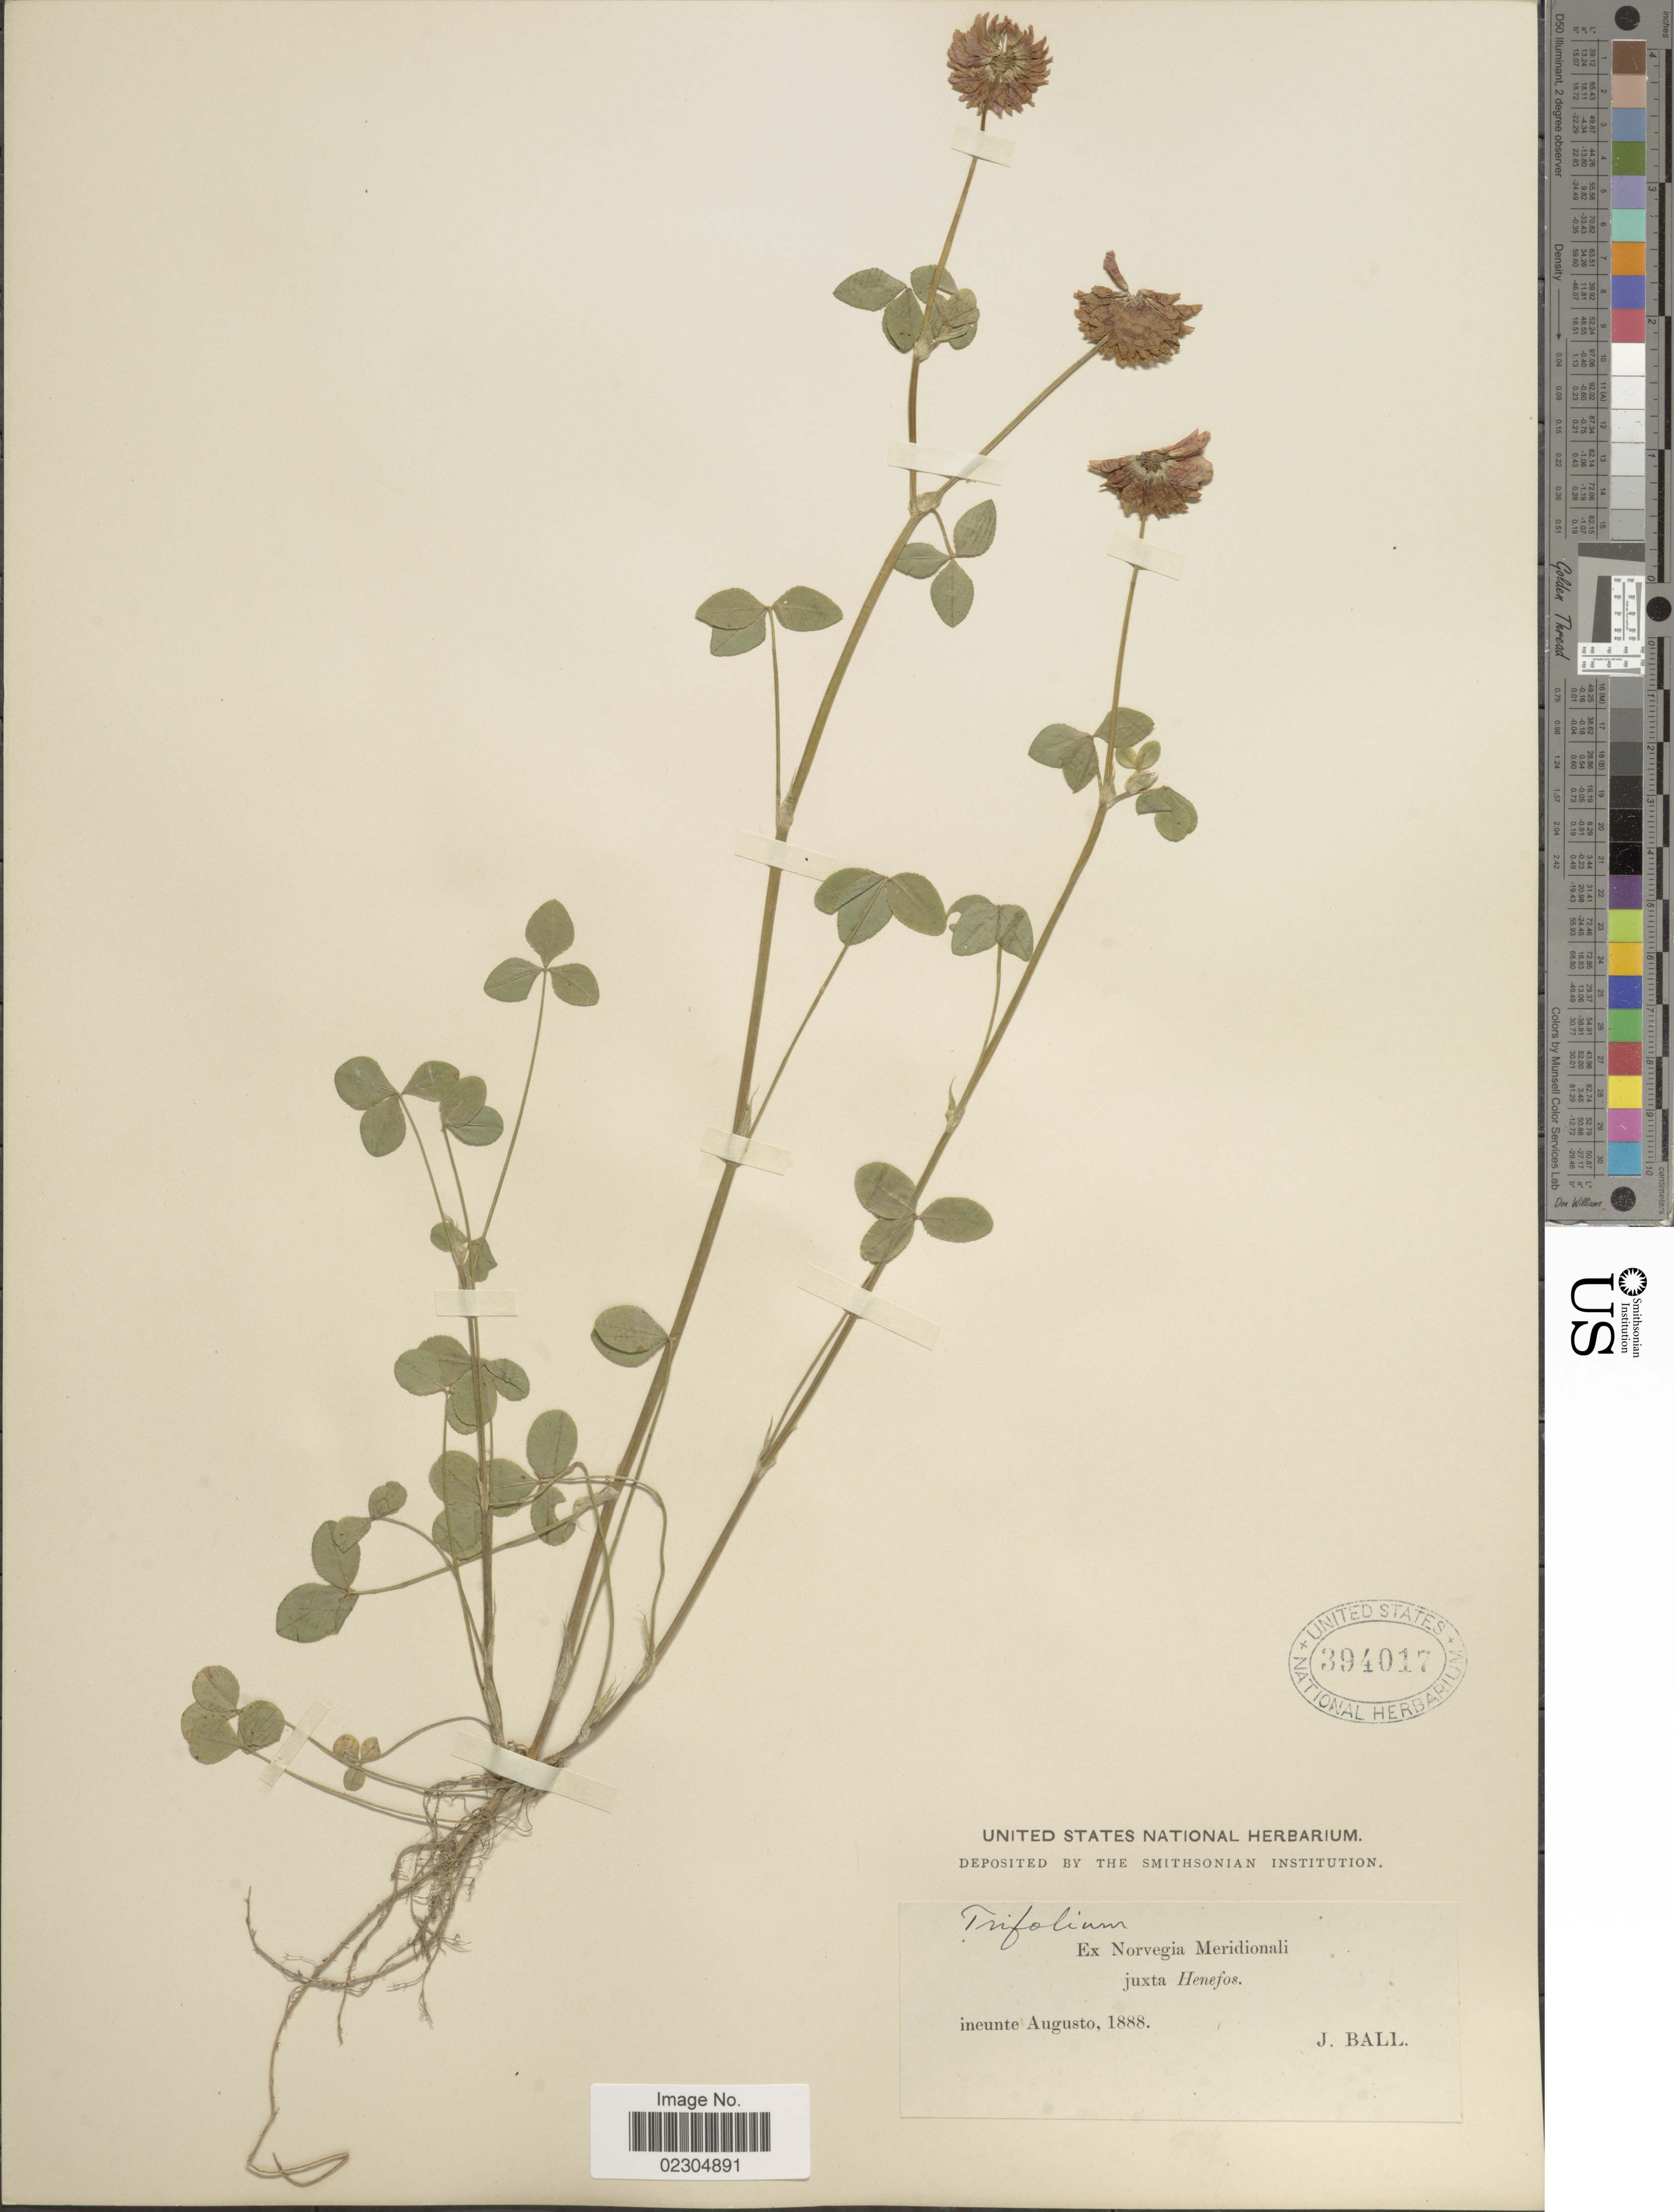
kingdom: Plantae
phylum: Tracheophyta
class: Magnoliopsida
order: Fabales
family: Fabaceae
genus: Trifolium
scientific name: Trifolium sp.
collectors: J. Ball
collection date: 1888-08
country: Norway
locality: Ex Norvegia Merodionali.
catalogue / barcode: US 394017